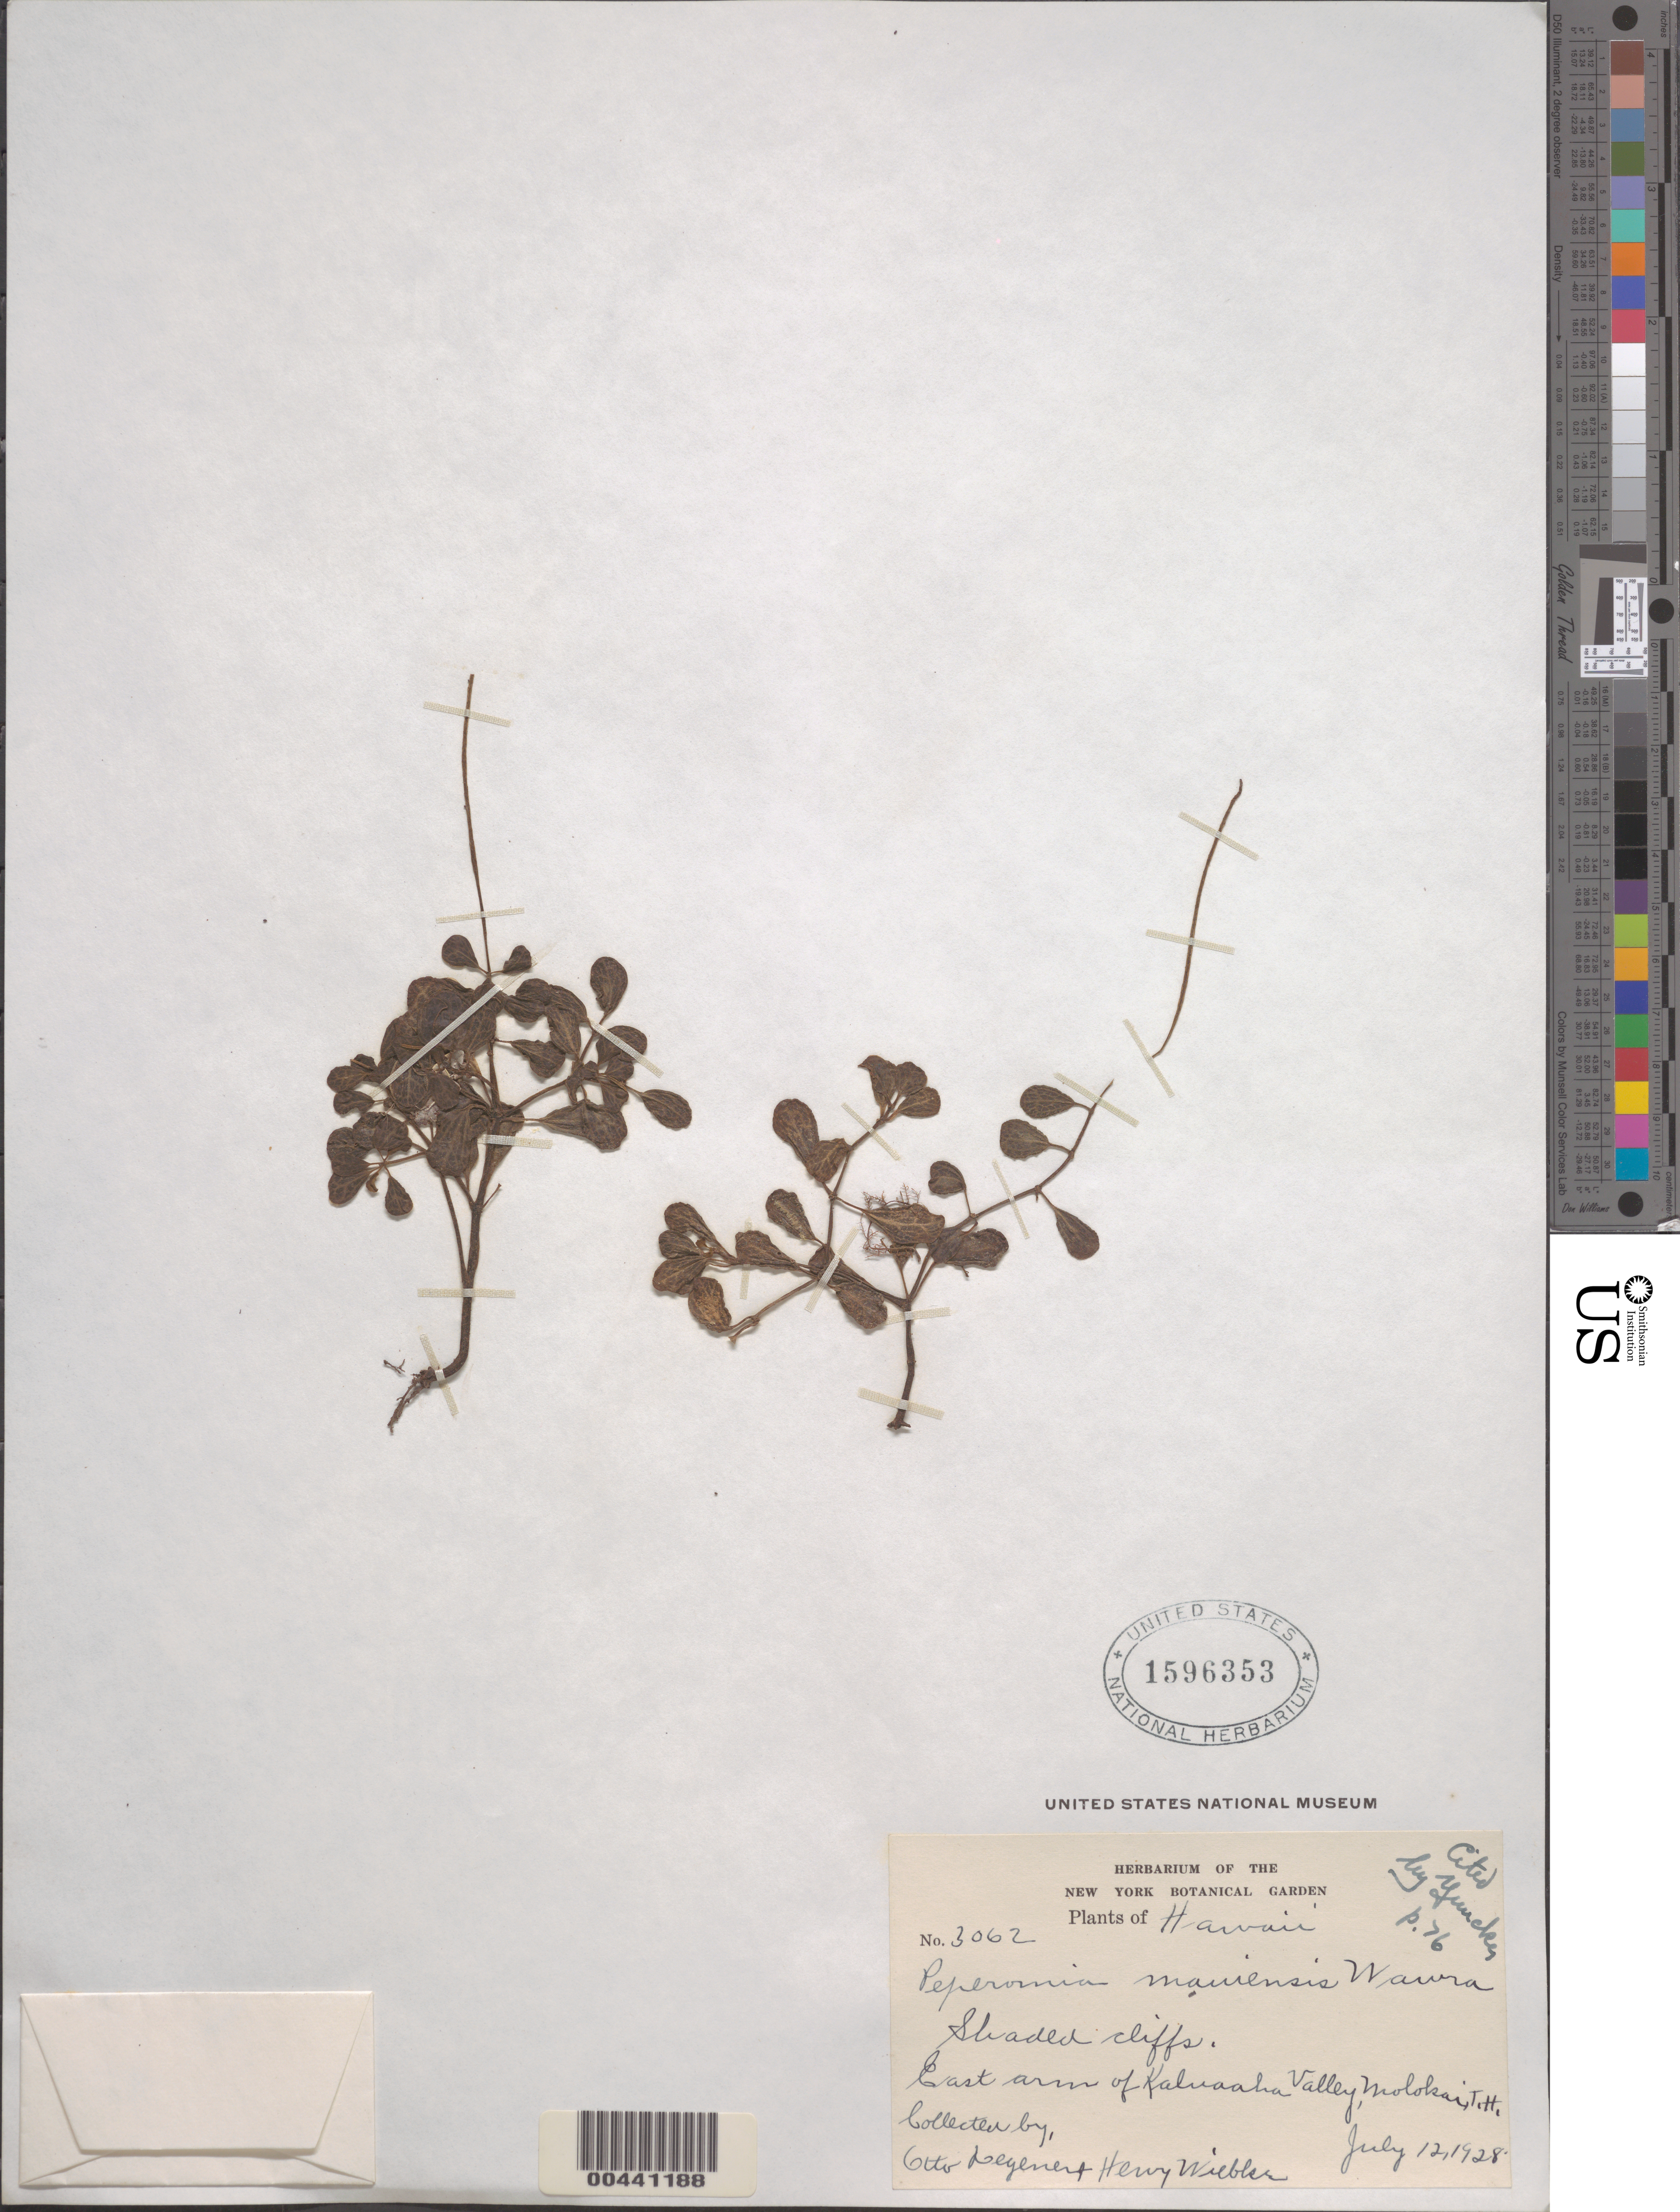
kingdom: Plantae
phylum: Tracheophyta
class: Magnoliopsida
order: Piperales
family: Piperaceae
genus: Peperomia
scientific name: Peperomia mauiensis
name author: Wawra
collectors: O. Degener & H. Wiebke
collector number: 3062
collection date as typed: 12 Jul 1928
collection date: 1928-07-12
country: United States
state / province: Hawaii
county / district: Maui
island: Moloka'i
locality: East arm of Kaluaaha Valley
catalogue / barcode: US 1596353